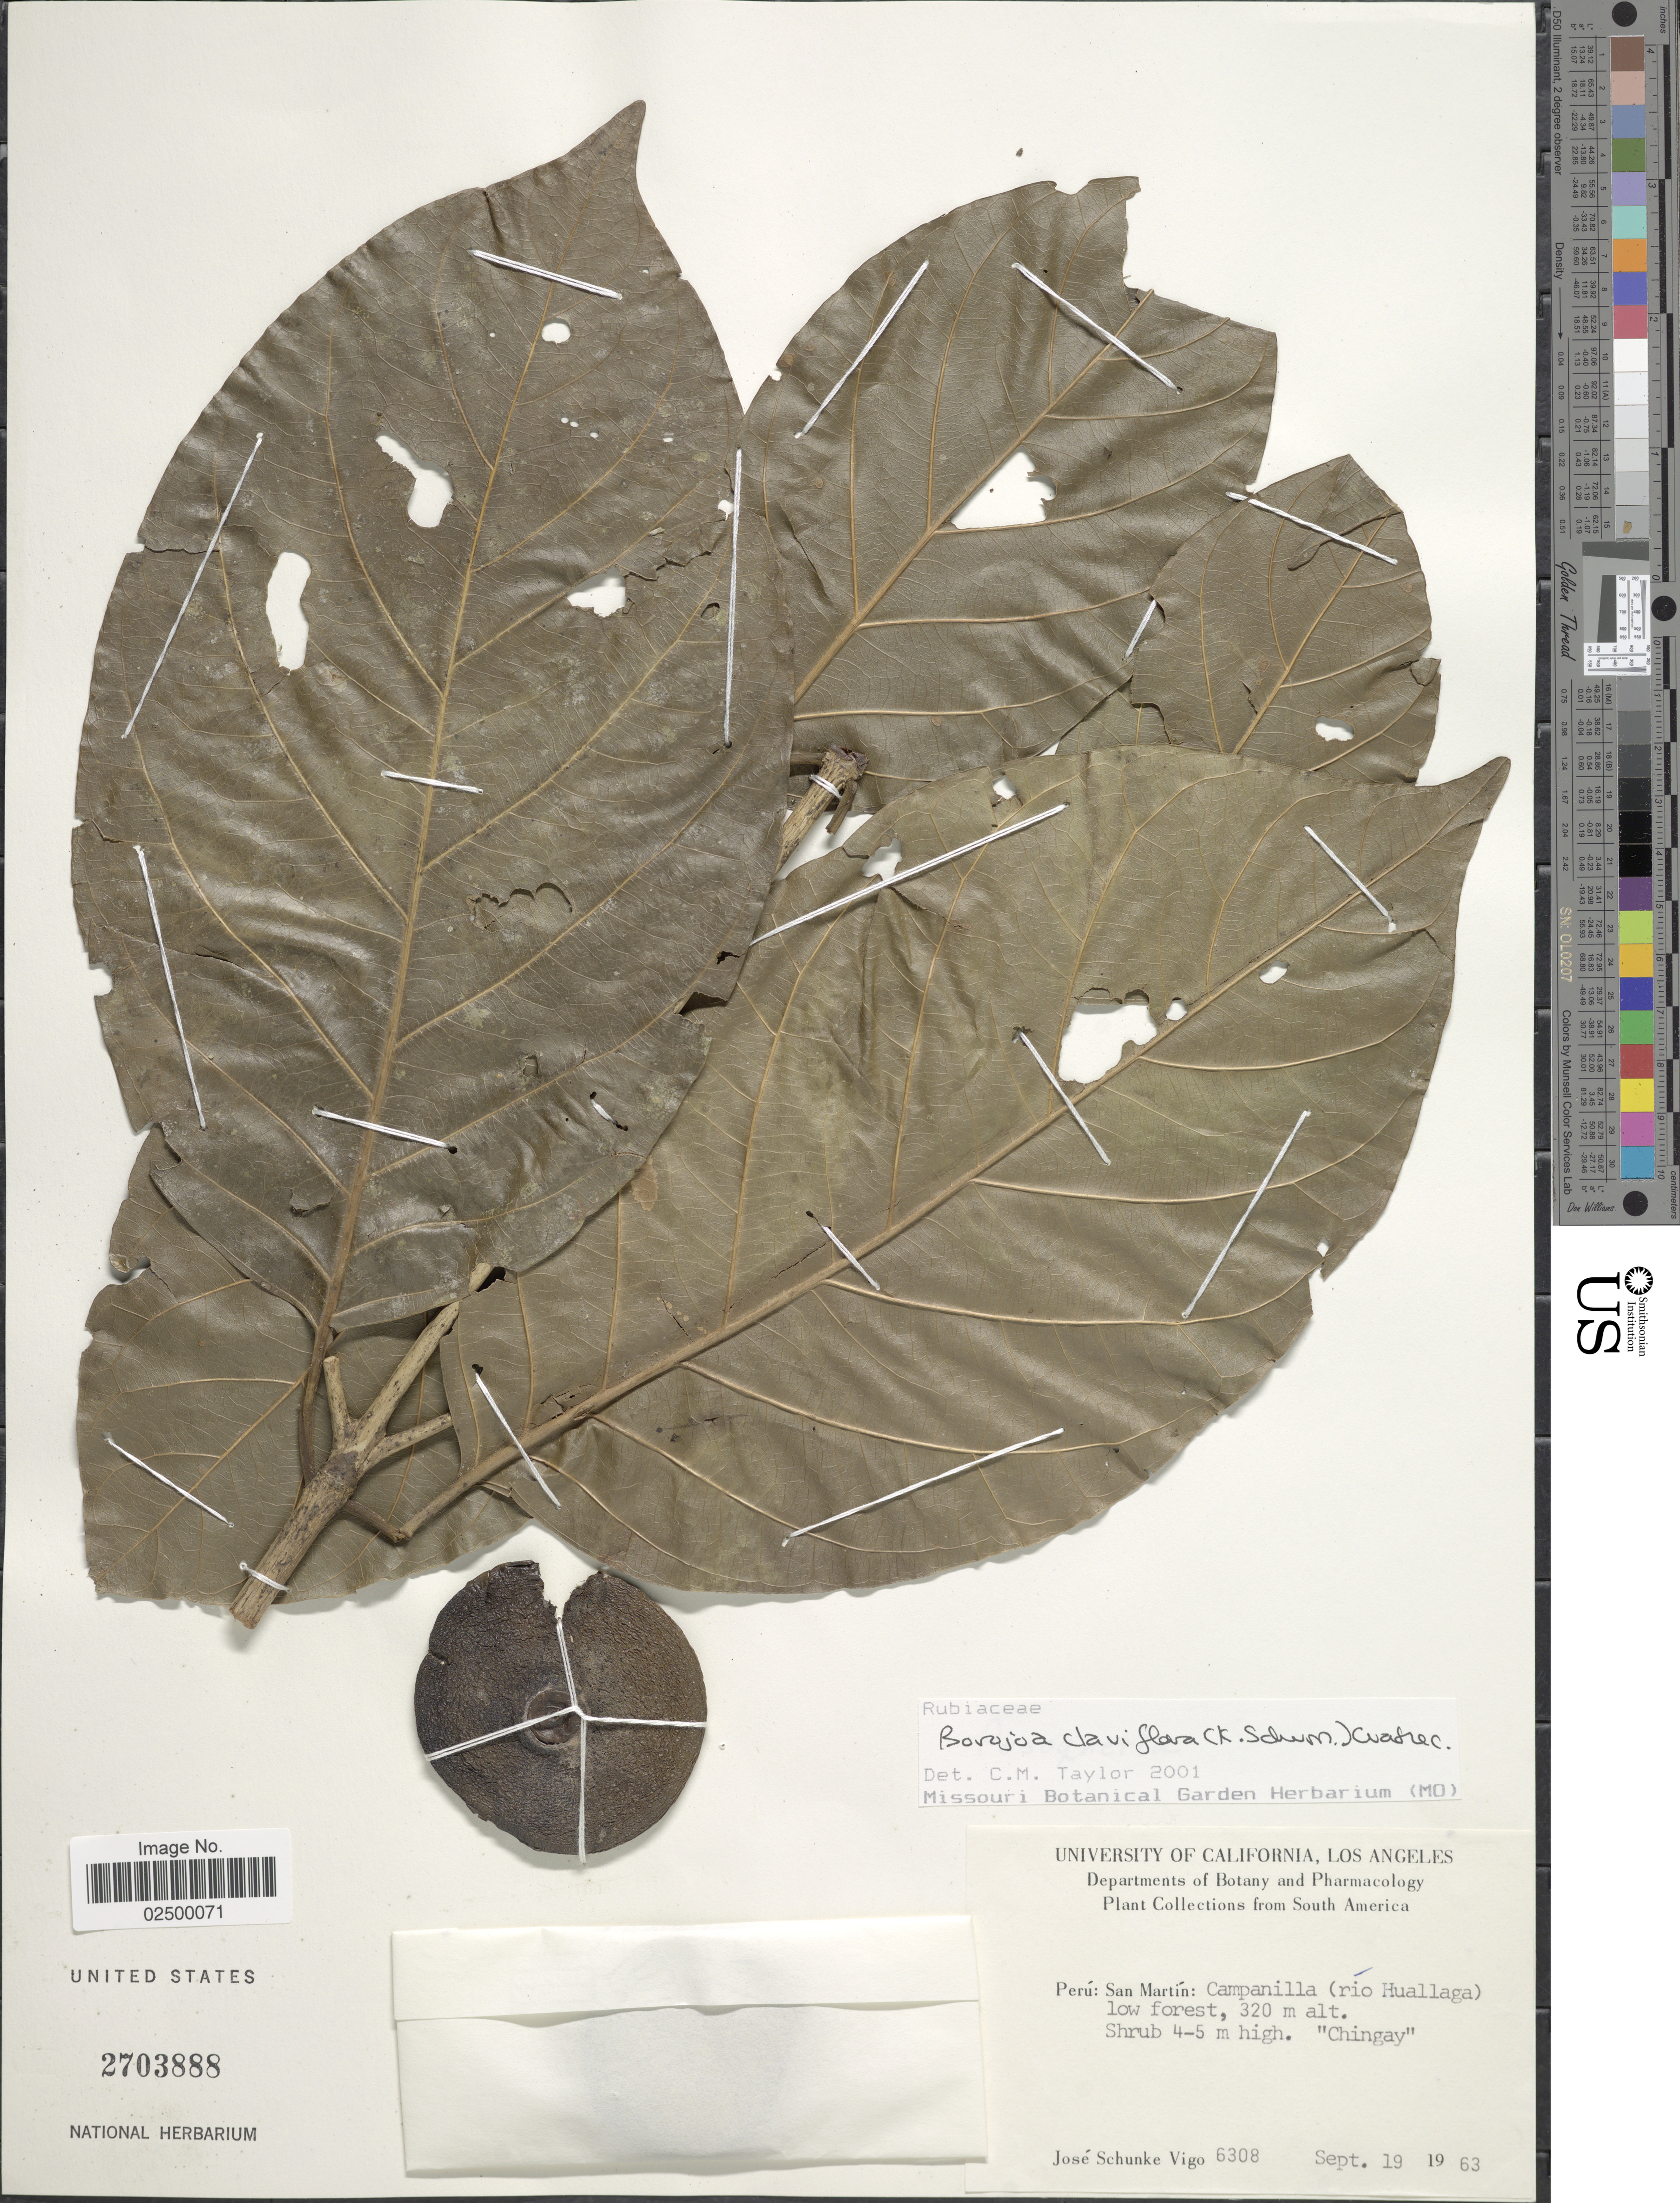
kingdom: Plantae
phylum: Tracheophyta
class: Magnoliopsida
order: Gentianales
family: Rubiaceae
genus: Borojoa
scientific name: Borojoa claviflora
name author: (K. Schum.) Cuatrec.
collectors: J. Schunke Vigo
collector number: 6308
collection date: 1963-09-19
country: Peru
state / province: San Martín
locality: Campanilla (rio Huallaga), low forest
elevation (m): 320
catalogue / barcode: US 2703888